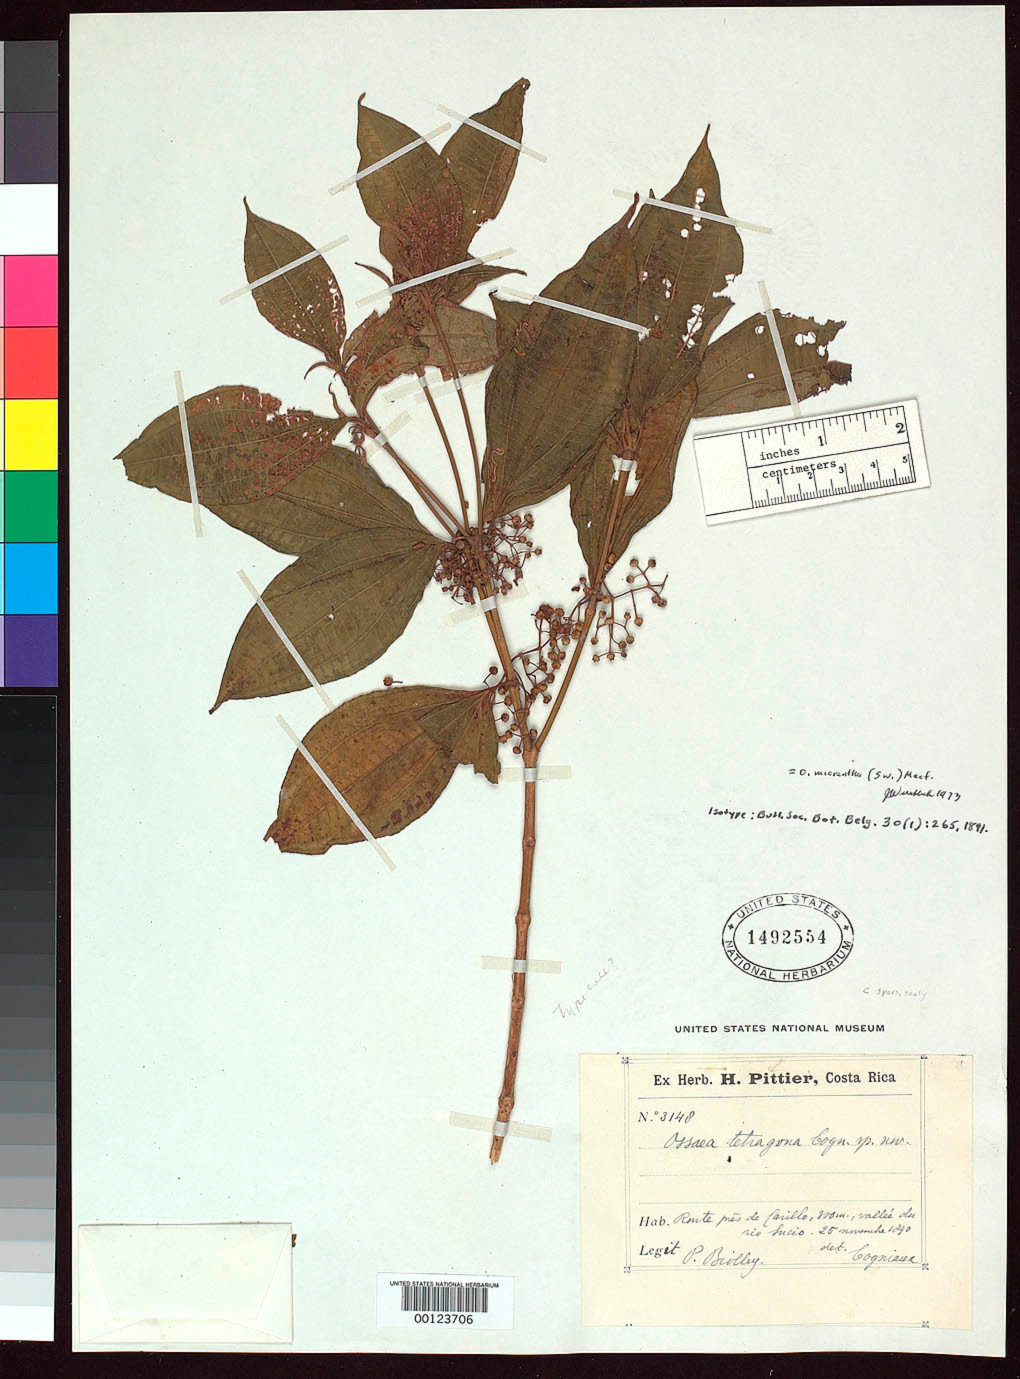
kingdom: Plantae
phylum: Tracheophyta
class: Magnoliopsida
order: Myrtales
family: Melastomataceae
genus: Ossaea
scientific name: Ossaea tetragona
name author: Cogn.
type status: Isotype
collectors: P. Biolley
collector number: Pittier 3148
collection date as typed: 25 Nov 1890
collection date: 1890-11-25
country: Costa Rica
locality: Near Carillo, Rio Sucio Valley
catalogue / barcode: US 1492554